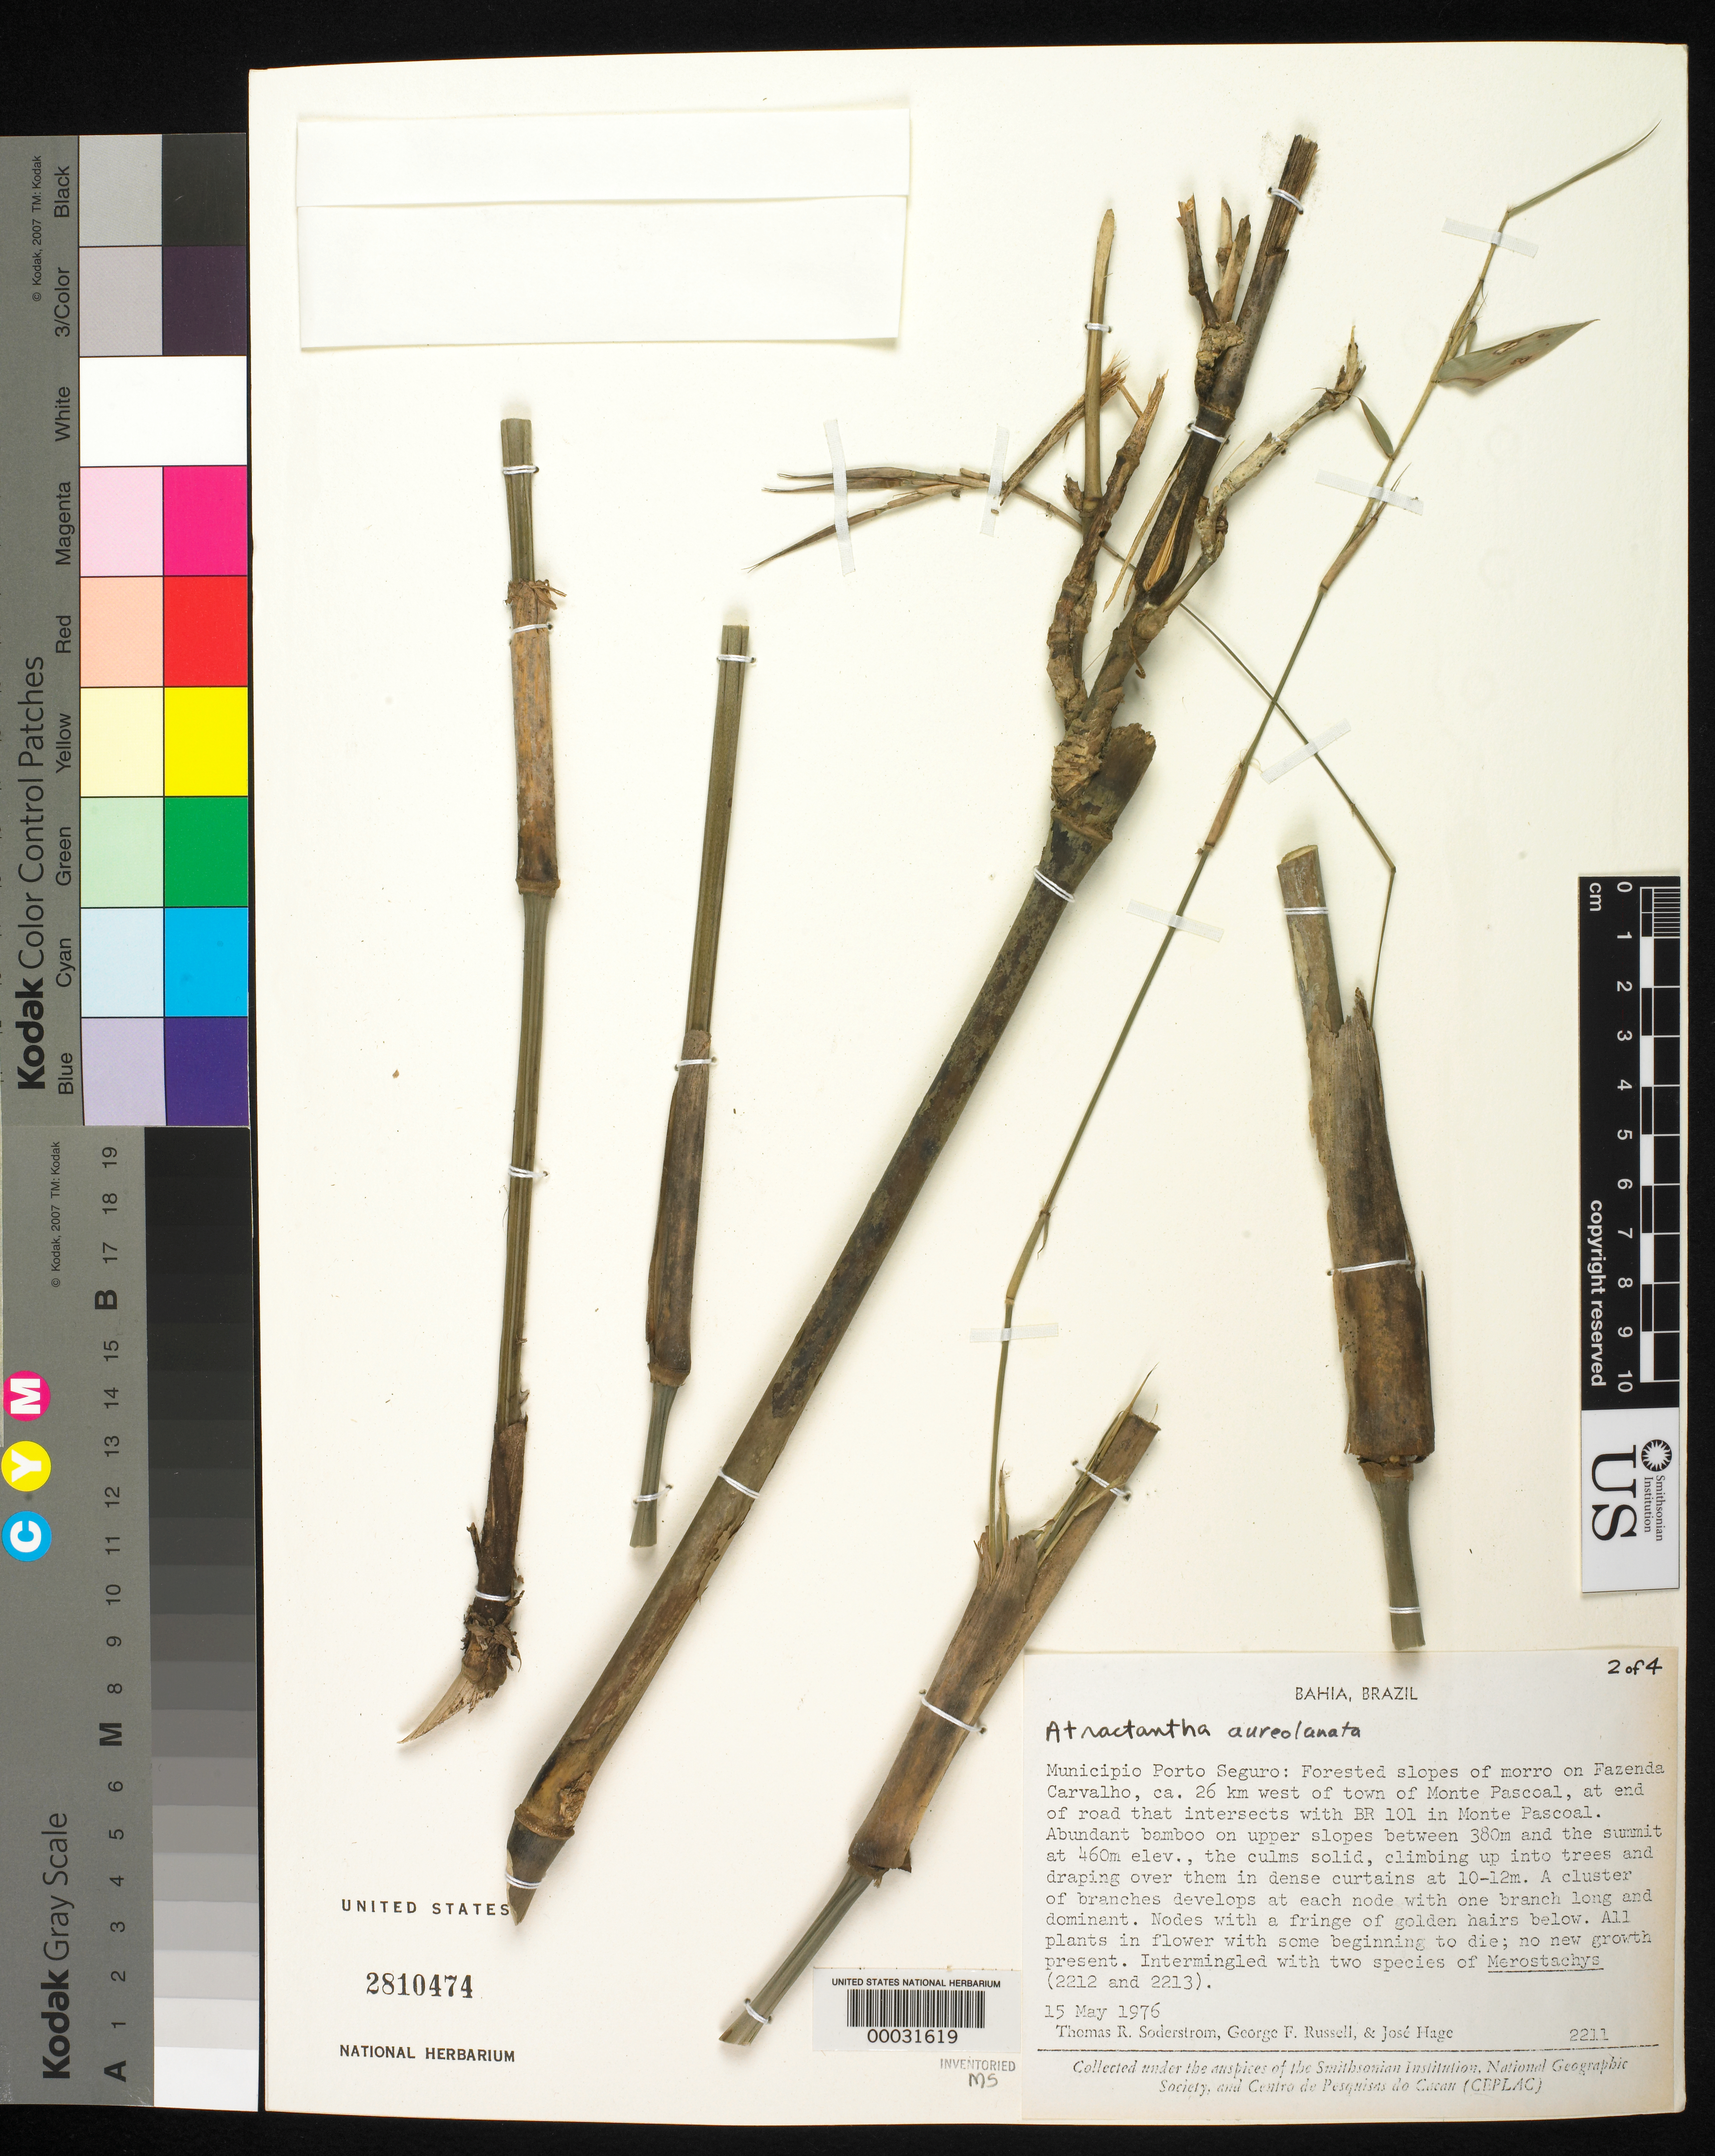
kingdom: Plantae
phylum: Tracheophyta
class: Liliopsida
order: Poales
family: Poaceae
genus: Atractantha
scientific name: Atractantha aureolanata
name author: Judz.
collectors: T. R. Soderstrom, G. Russell & J. Hage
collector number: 2211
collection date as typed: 15 May 1976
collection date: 1976-05-15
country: Brazil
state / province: Bahia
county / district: Pôrto Seguro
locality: Slopes of morro on Fazenda Carvalho, ca. 26 km west of town of Monte Pascoal, at end of road that intersects with BR 101 in Monte Pascoal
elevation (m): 380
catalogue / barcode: US 2810474